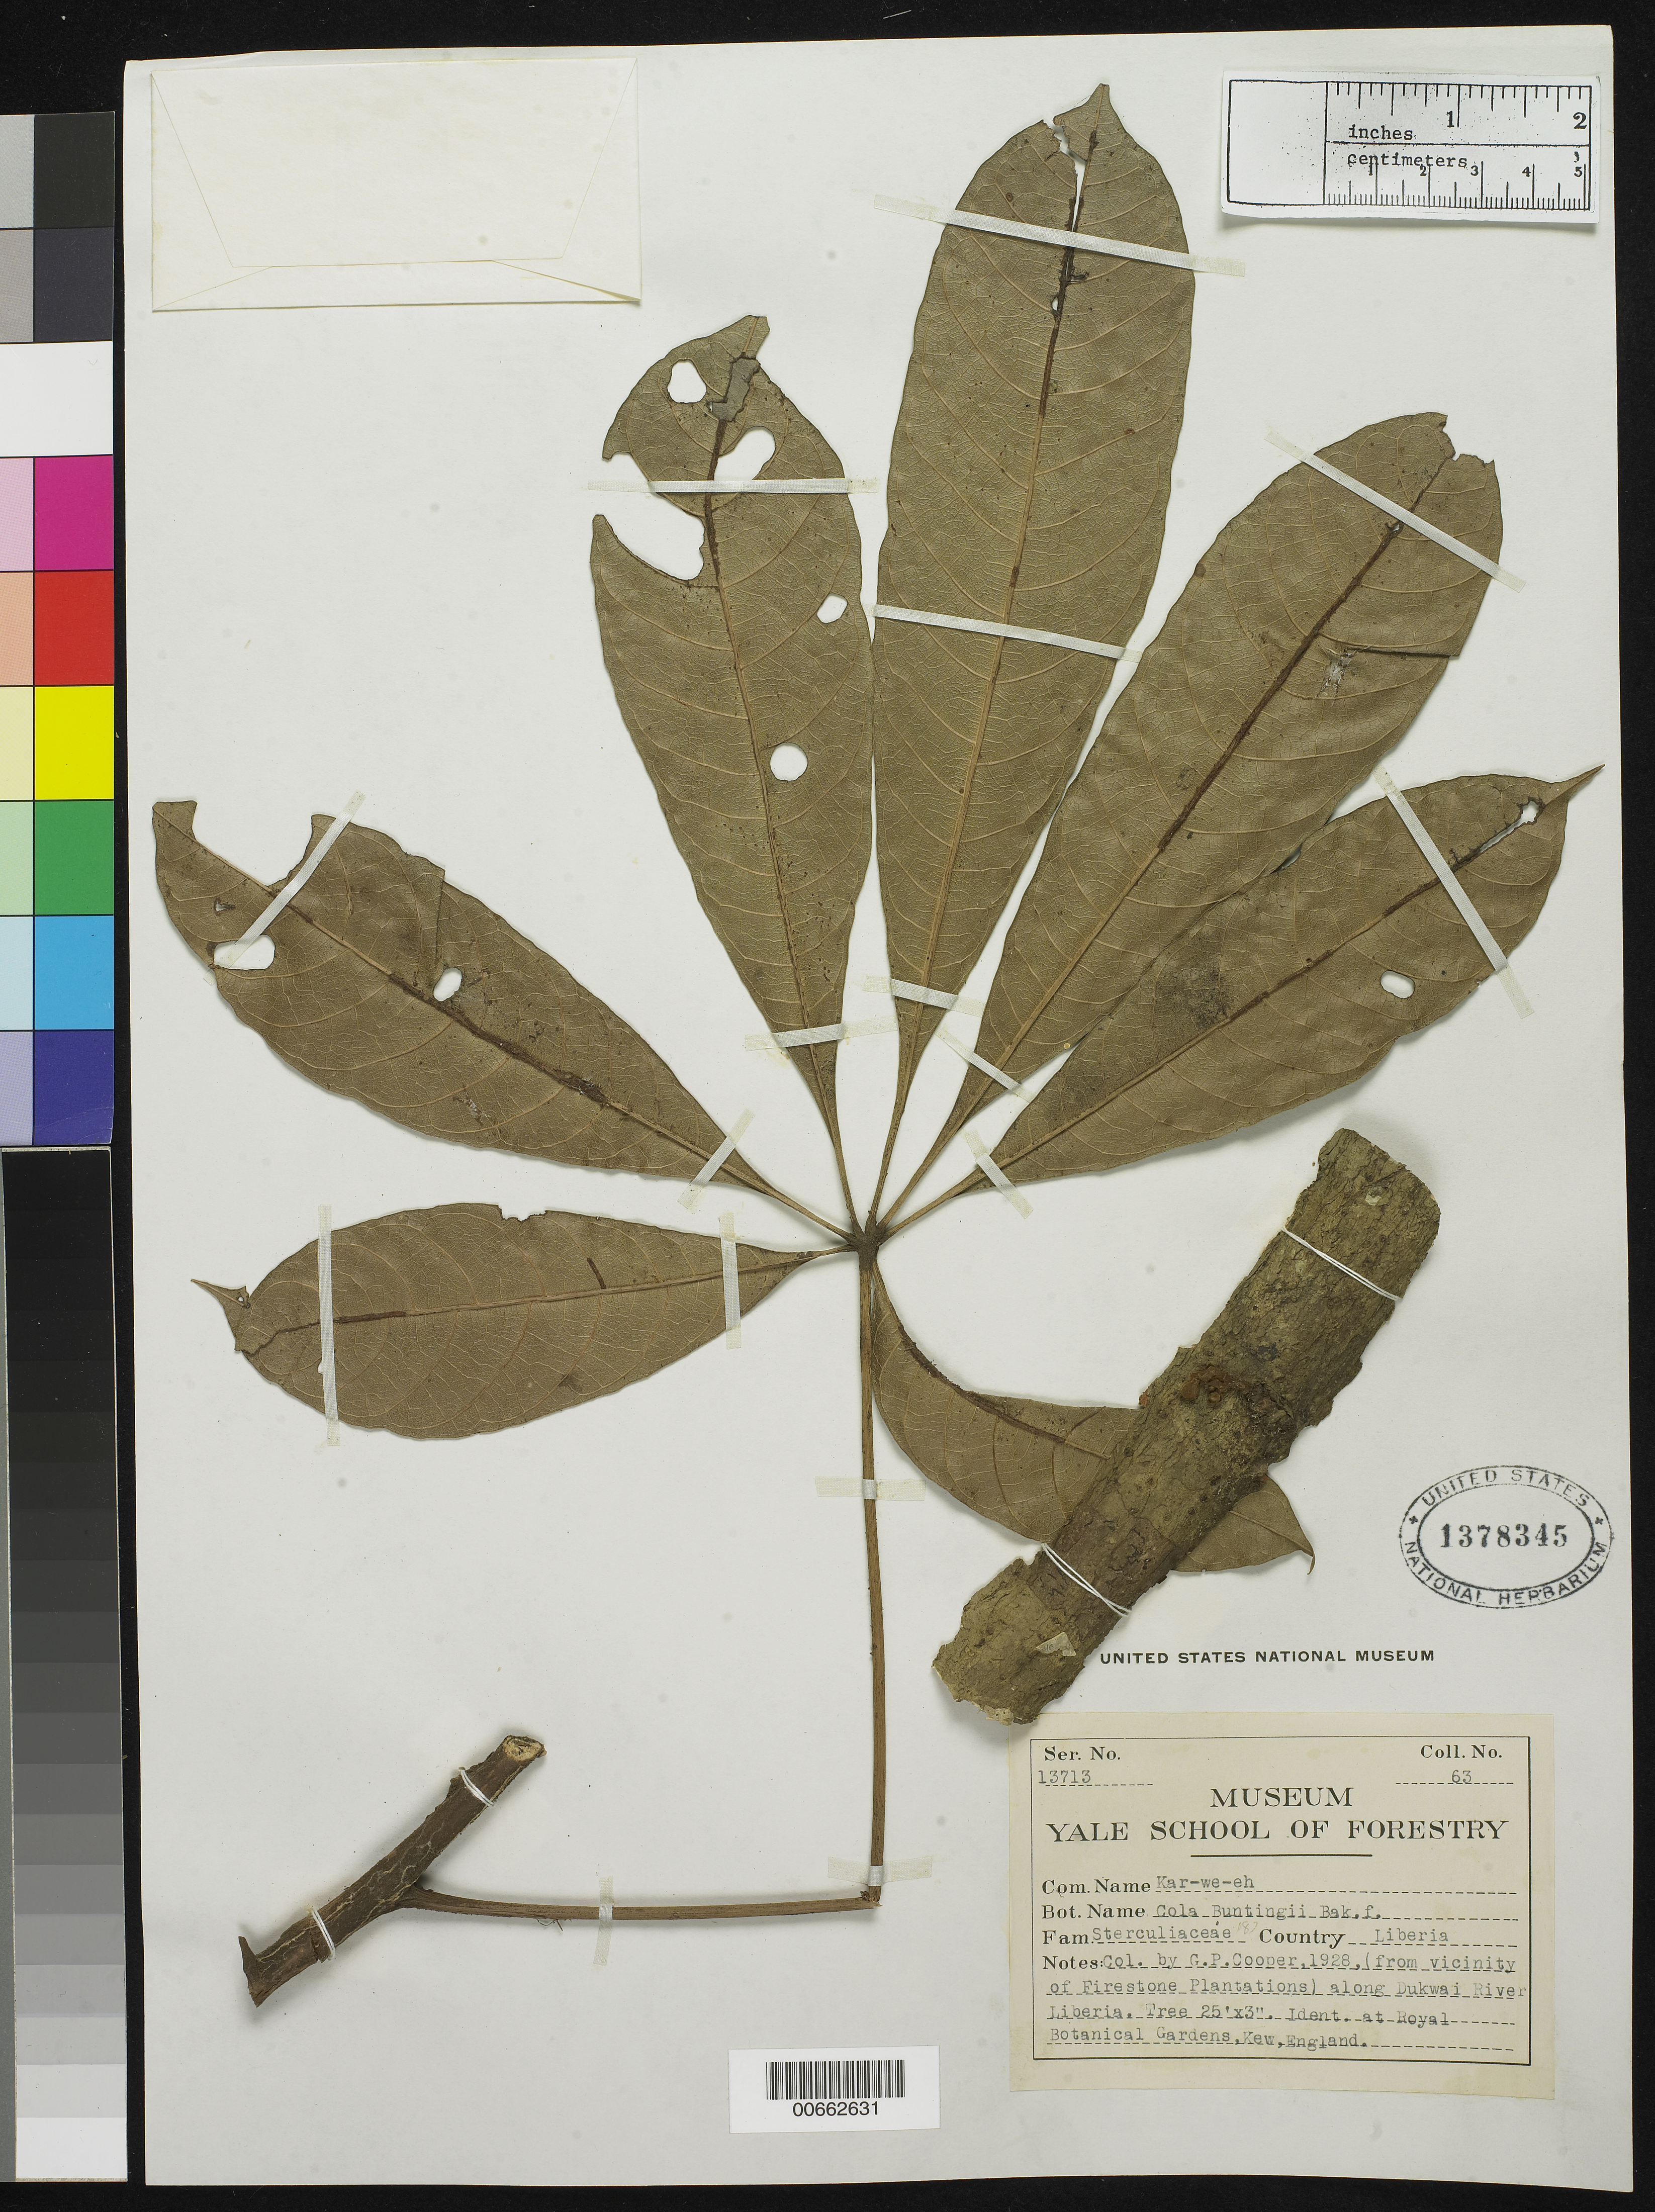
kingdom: Plantae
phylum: Tracheophyta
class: Magnoliopsida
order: Malvales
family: Malvaceae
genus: Cola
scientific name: Cola buntingii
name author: Baker f.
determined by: Dorr, L. J., (BOT), Smithsonian Institution - National Museum of Natural History (UNITED STATES)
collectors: G. Cooper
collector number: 63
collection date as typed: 1928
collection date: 1928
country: Liberia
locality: Vicinity of Firestone Plantations, along Dukwai River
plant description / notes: Common name: Kar-we-eh; MAD, US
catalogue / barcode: US 1378345